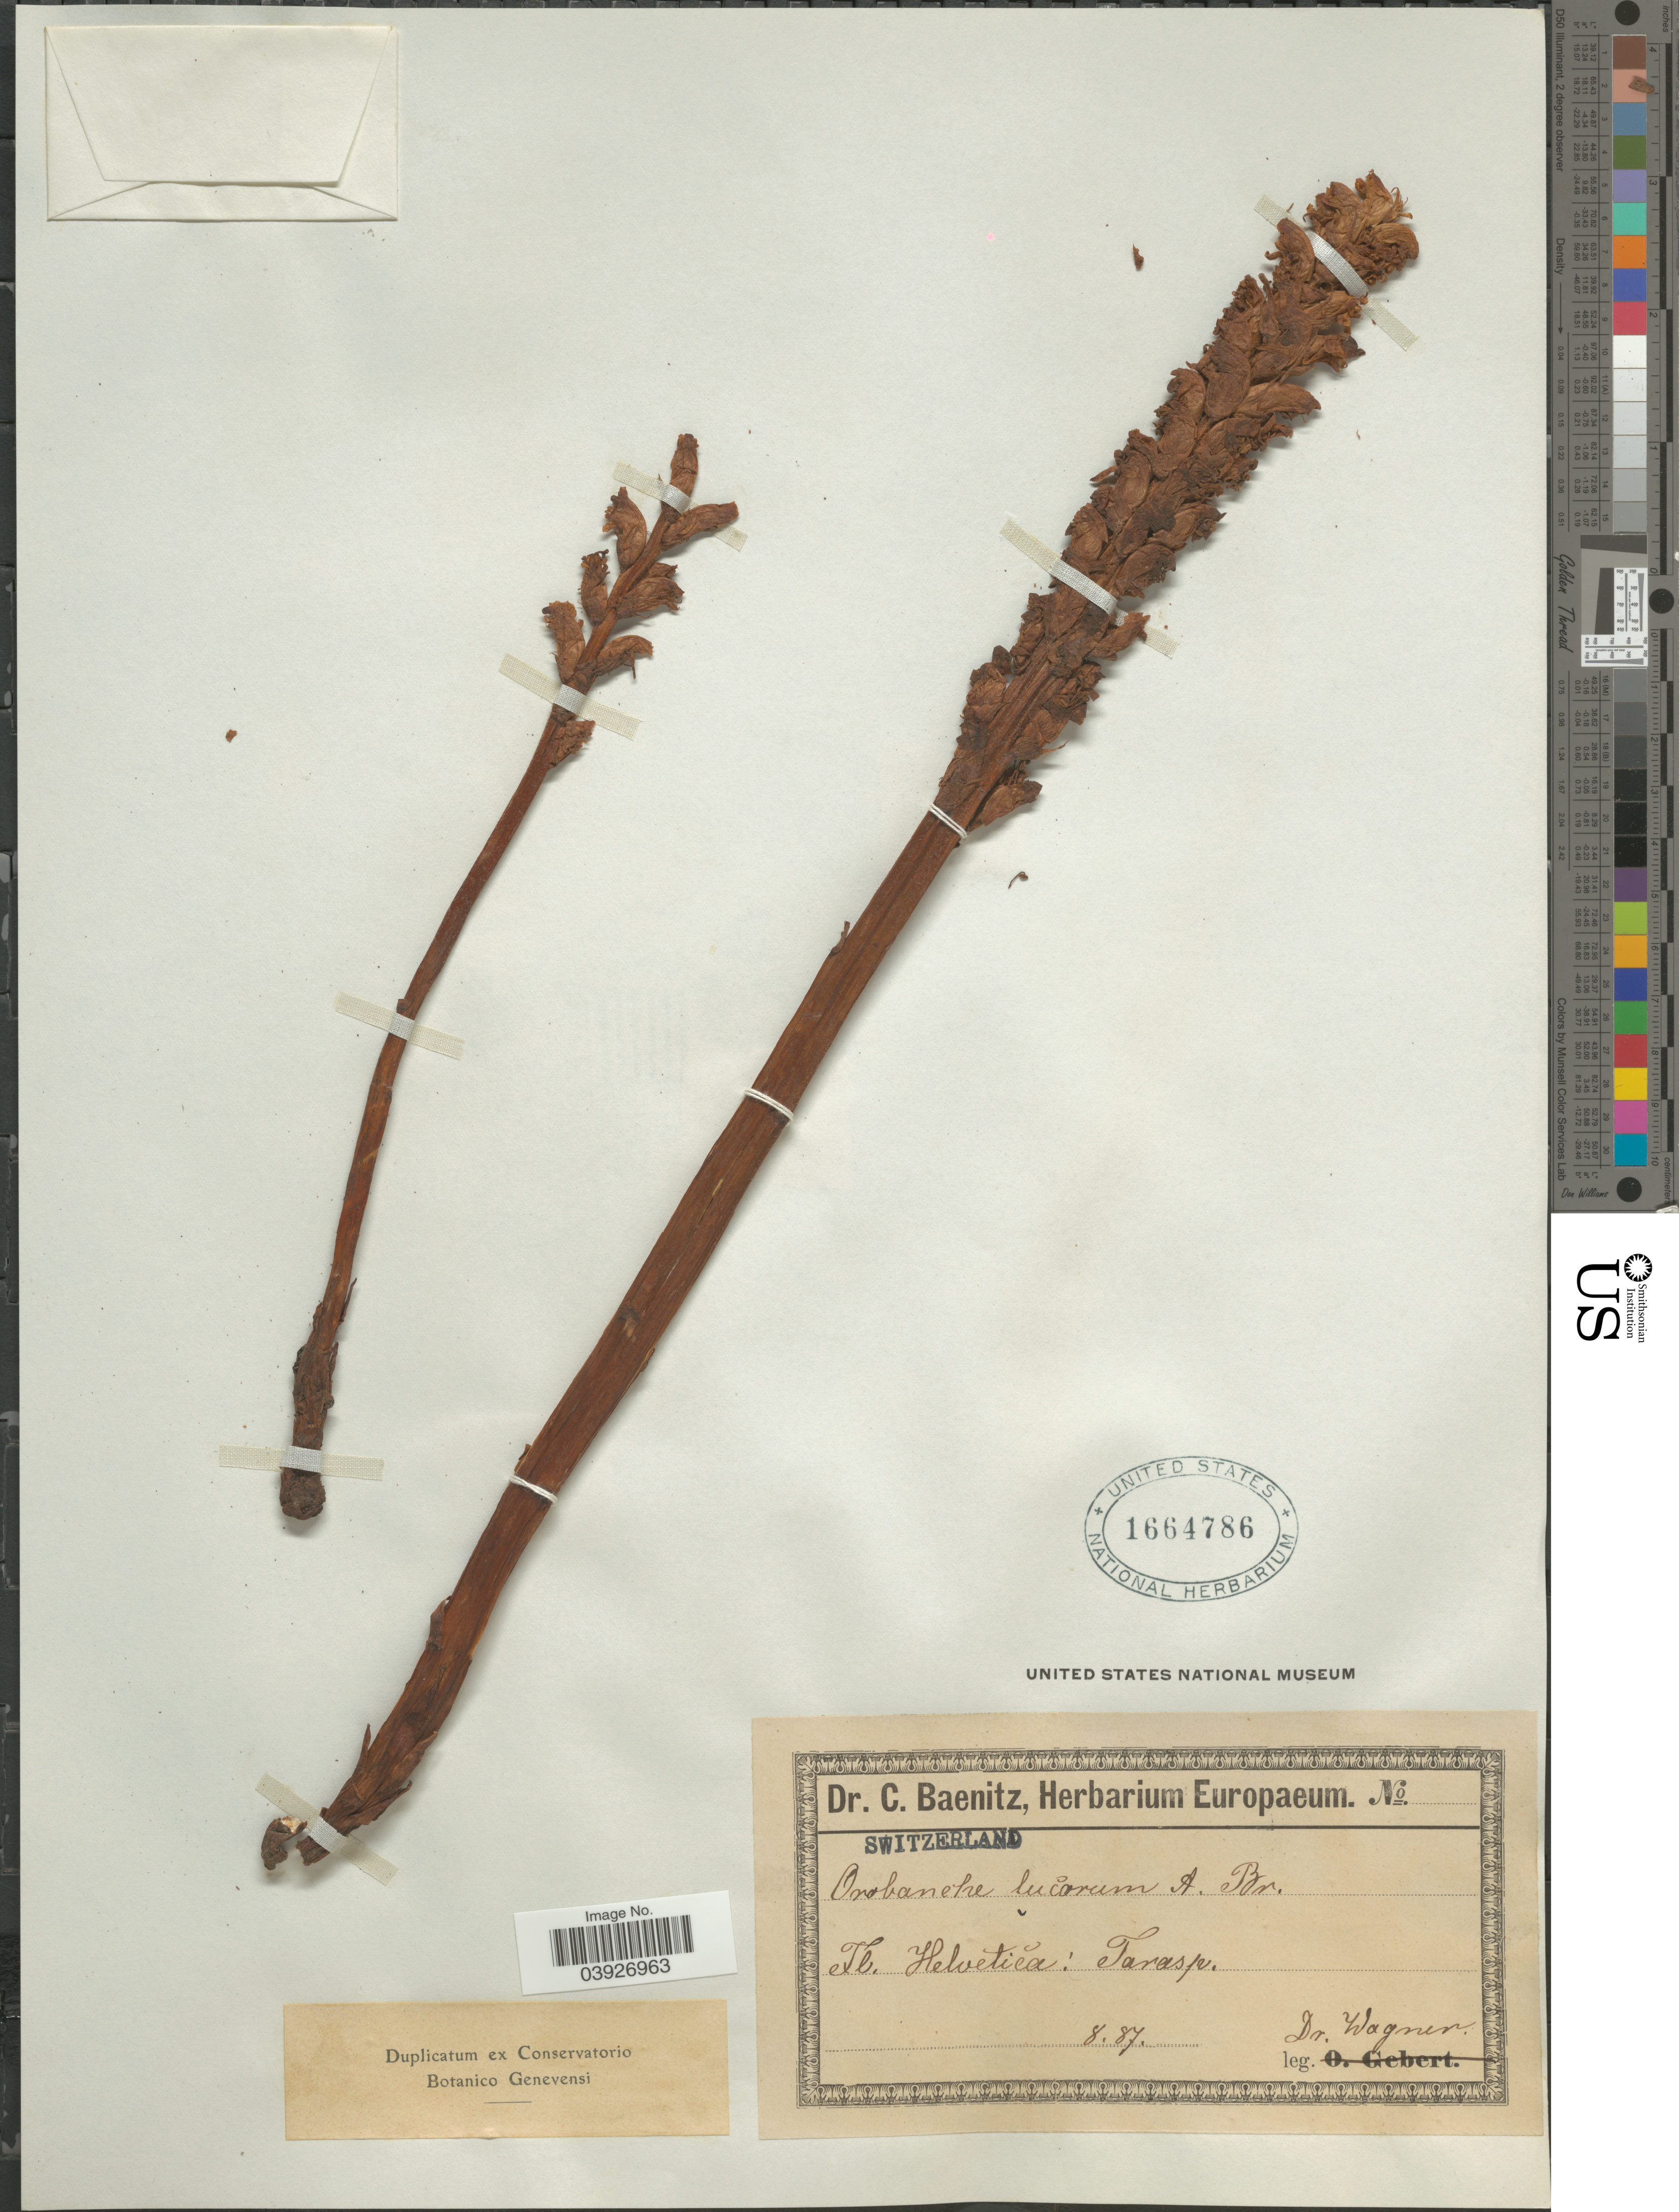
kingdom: Plantae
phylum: Tracheophyta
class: Magnoliopsida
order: Lamiales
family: Orobanchaceae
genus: Orobanche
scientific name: Orobanche lucorum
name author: A. Braun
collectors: Dr. Wagner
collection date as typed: Transcribed d/m/y: /8/87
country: Switzerland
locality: Helvetica: Tarasp.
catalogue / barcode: US 1664786